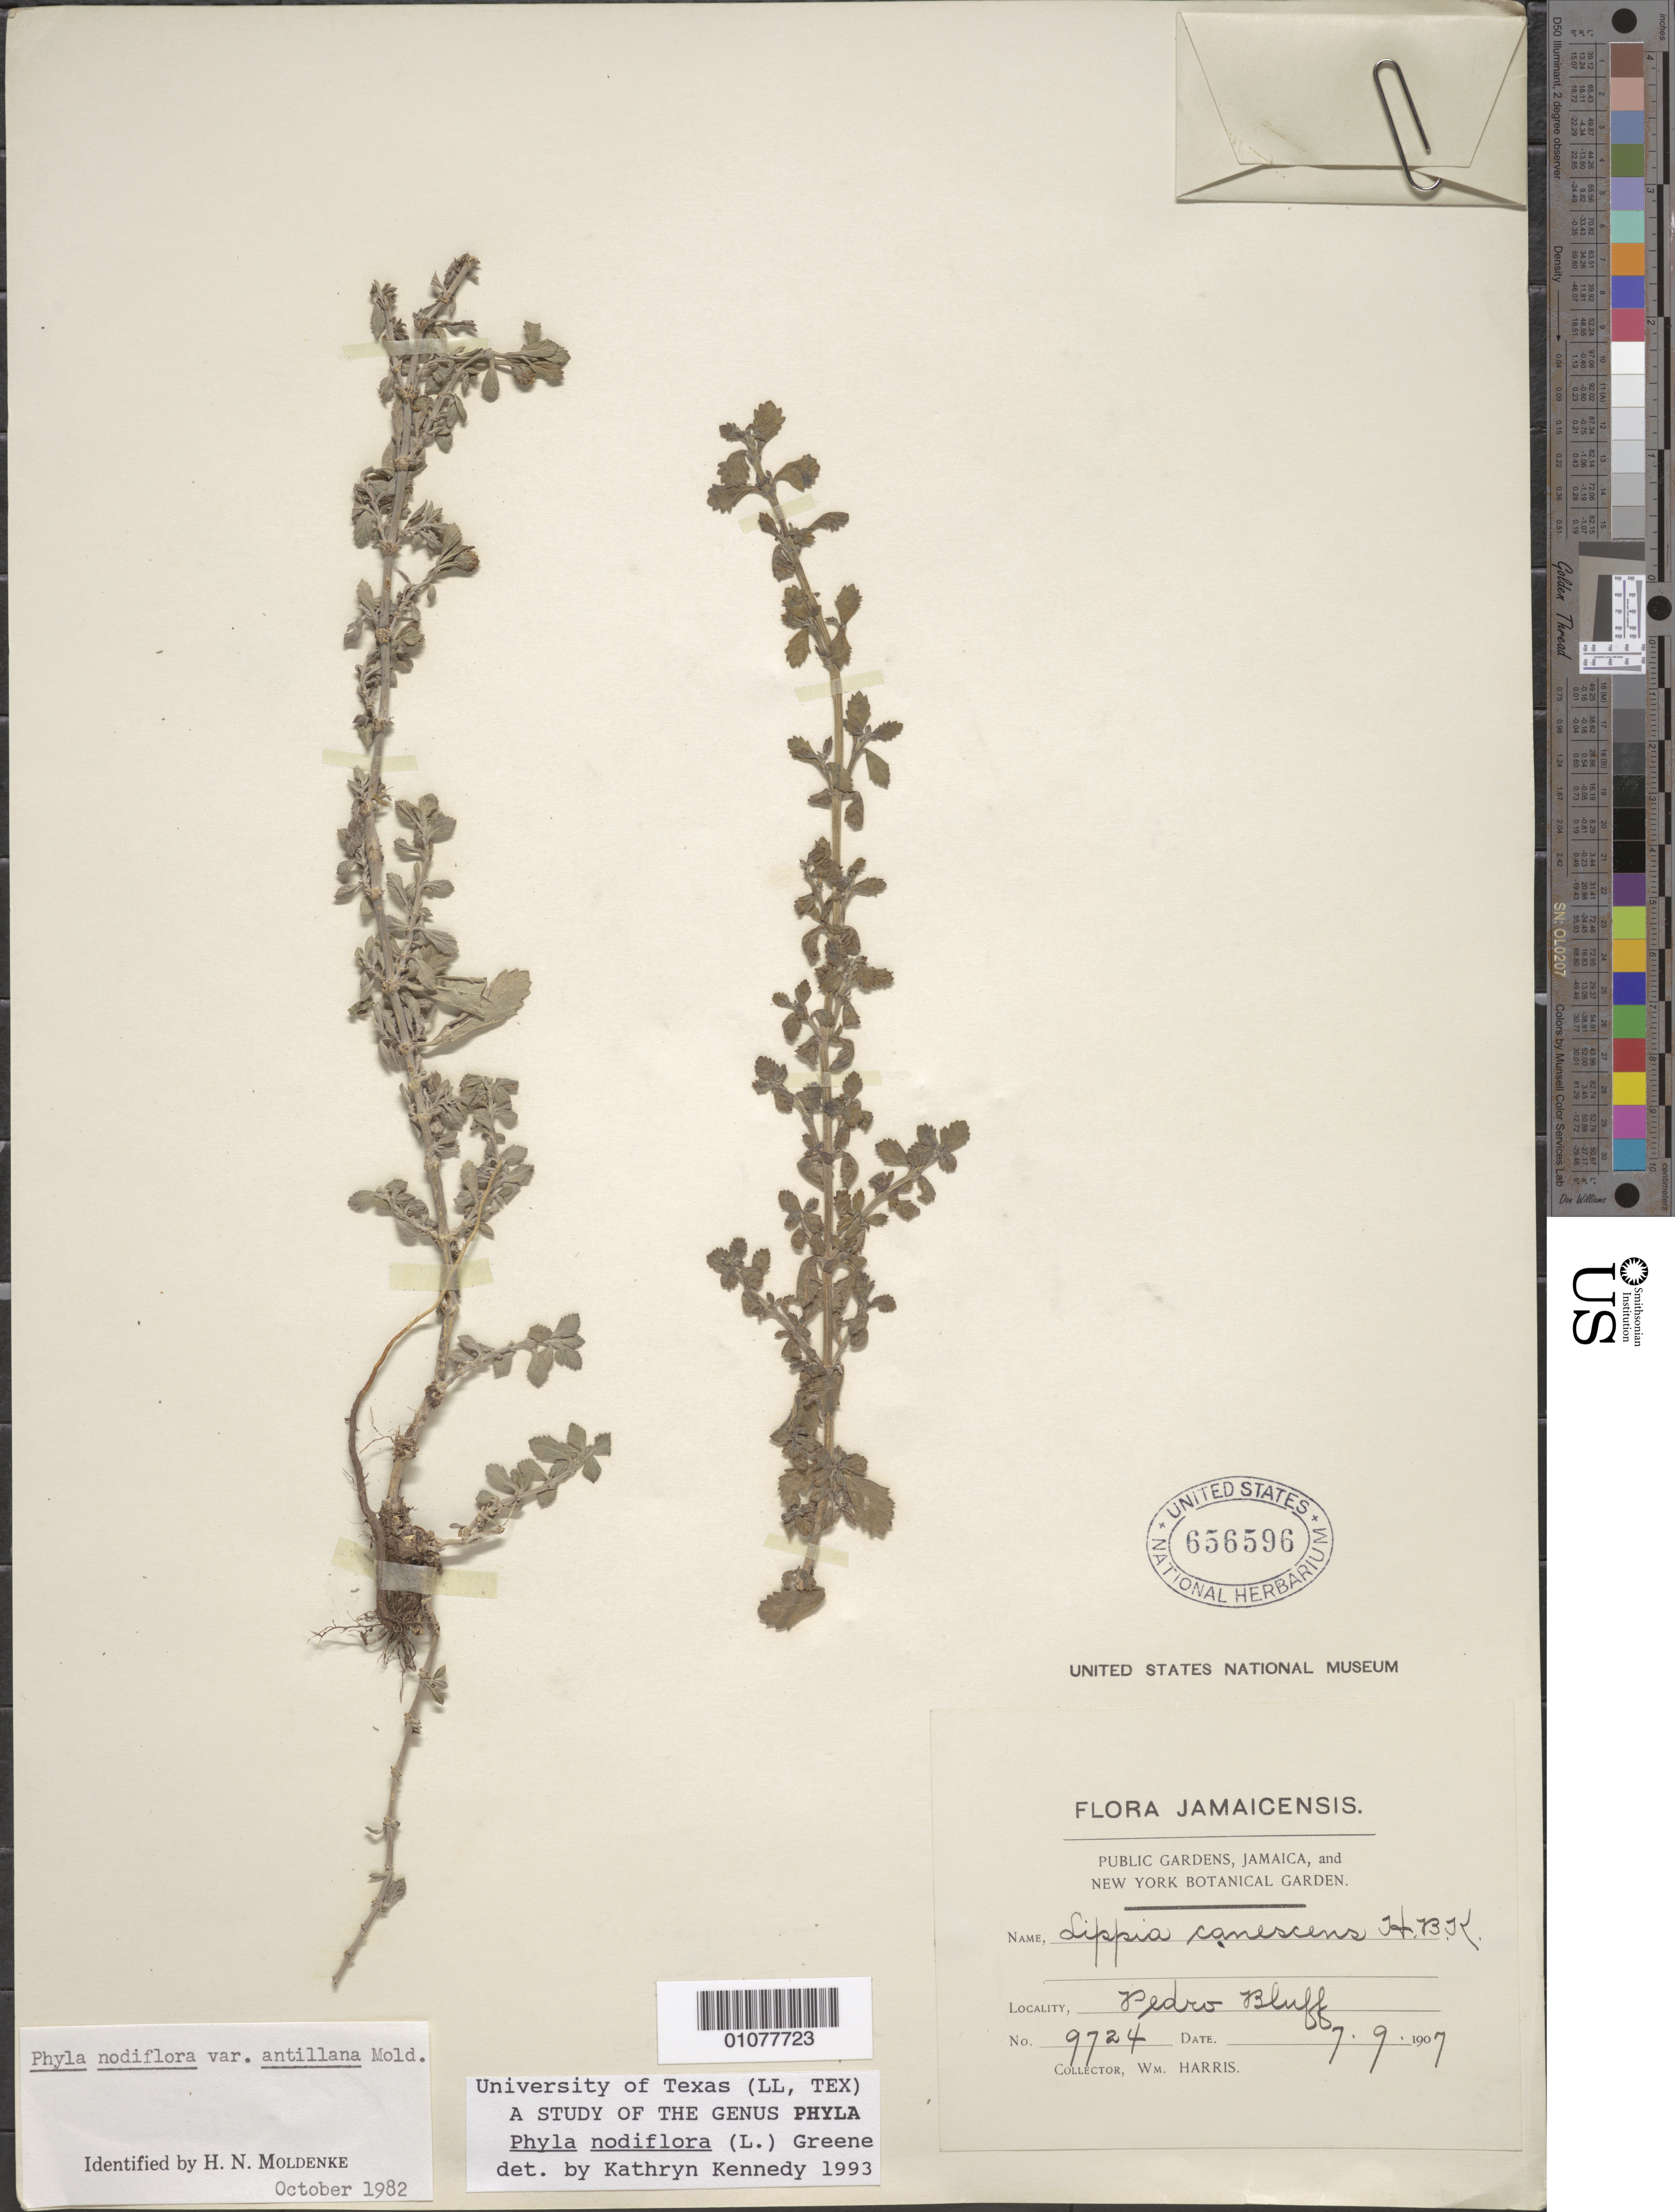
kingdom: Plantae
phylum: Tracheophyta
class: Magnoliopsida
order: Lamiales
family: Verbenaceae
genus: Phyla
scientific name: Phyla nodiflora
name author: (L.) Greene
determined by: Kennedy, K.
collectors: W. H. Harris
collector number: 9724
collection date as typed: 09 Jul 1907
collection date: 1907-07-09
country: Jamaica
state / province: Saint Elizabeth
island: Jamaica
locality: Pedro Bluff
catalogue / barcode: US 656596